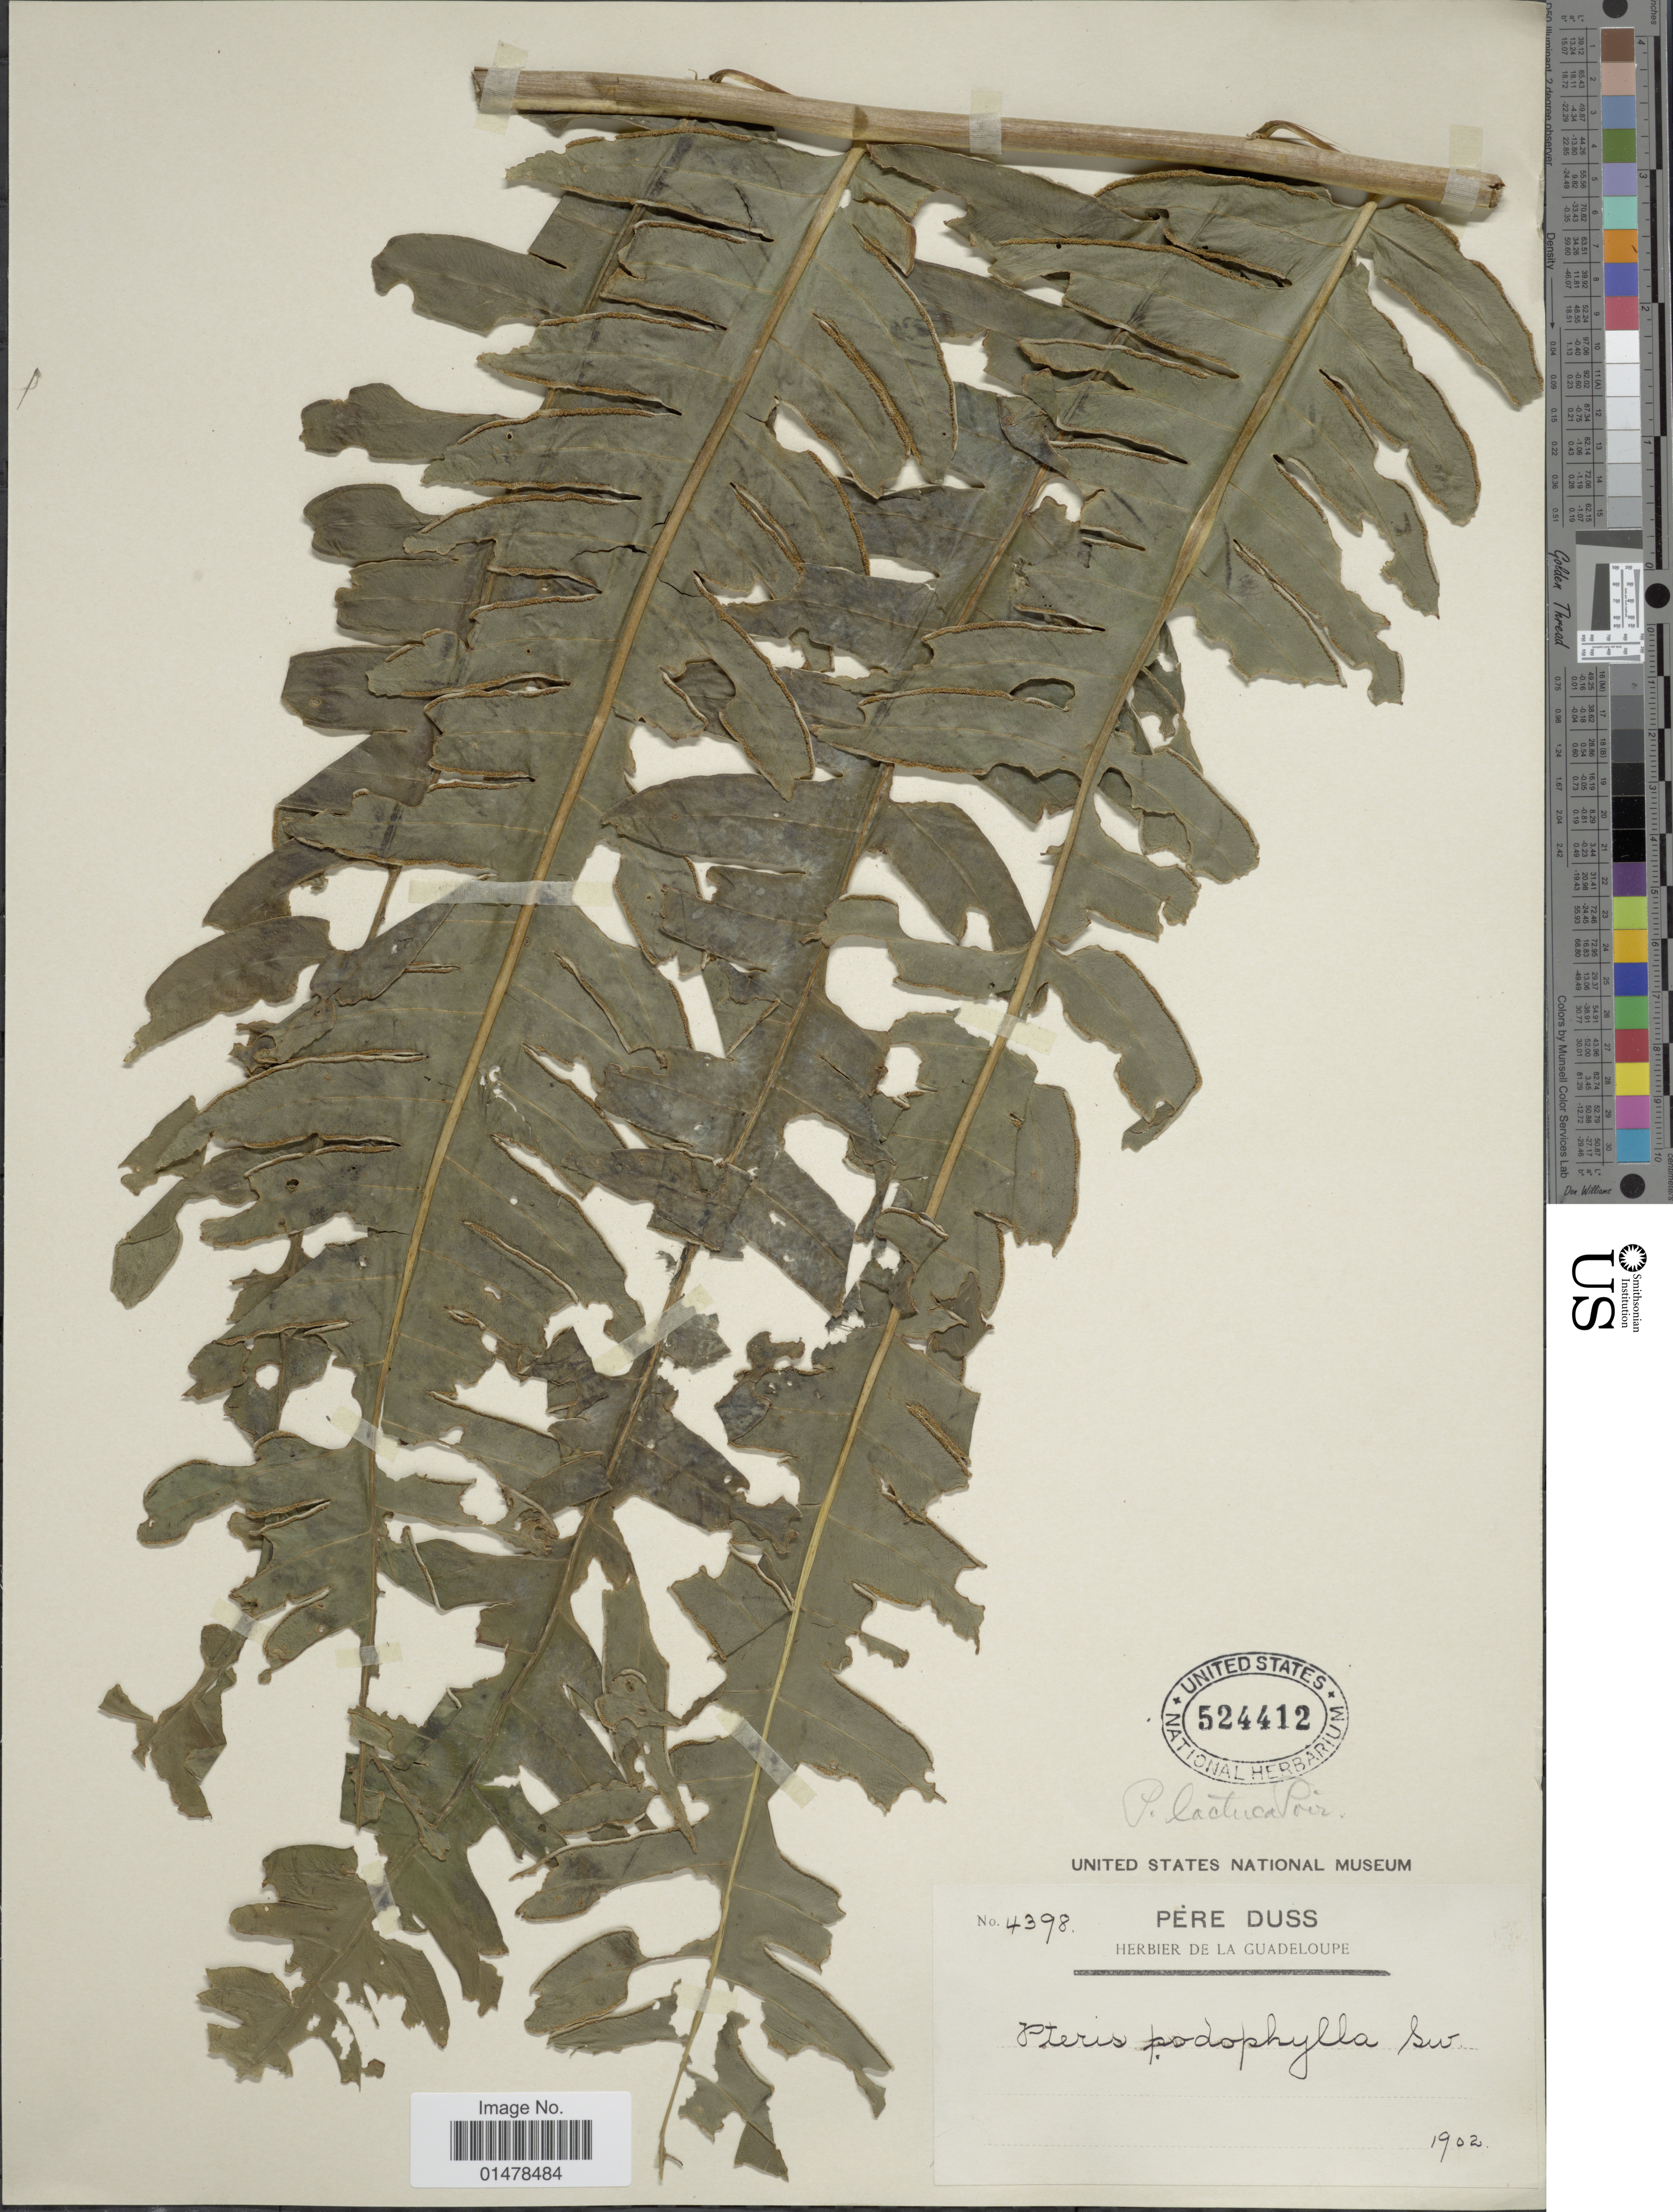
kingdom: Plantae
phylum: Tracheophyta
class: Polypodiopsida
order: Polypodiales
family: Pteridaceae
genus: Pteris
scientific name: Pteris arborea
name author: L.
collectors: Père Duss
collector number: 4398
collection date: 1902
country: Guadeloupe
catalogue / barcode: US 524412